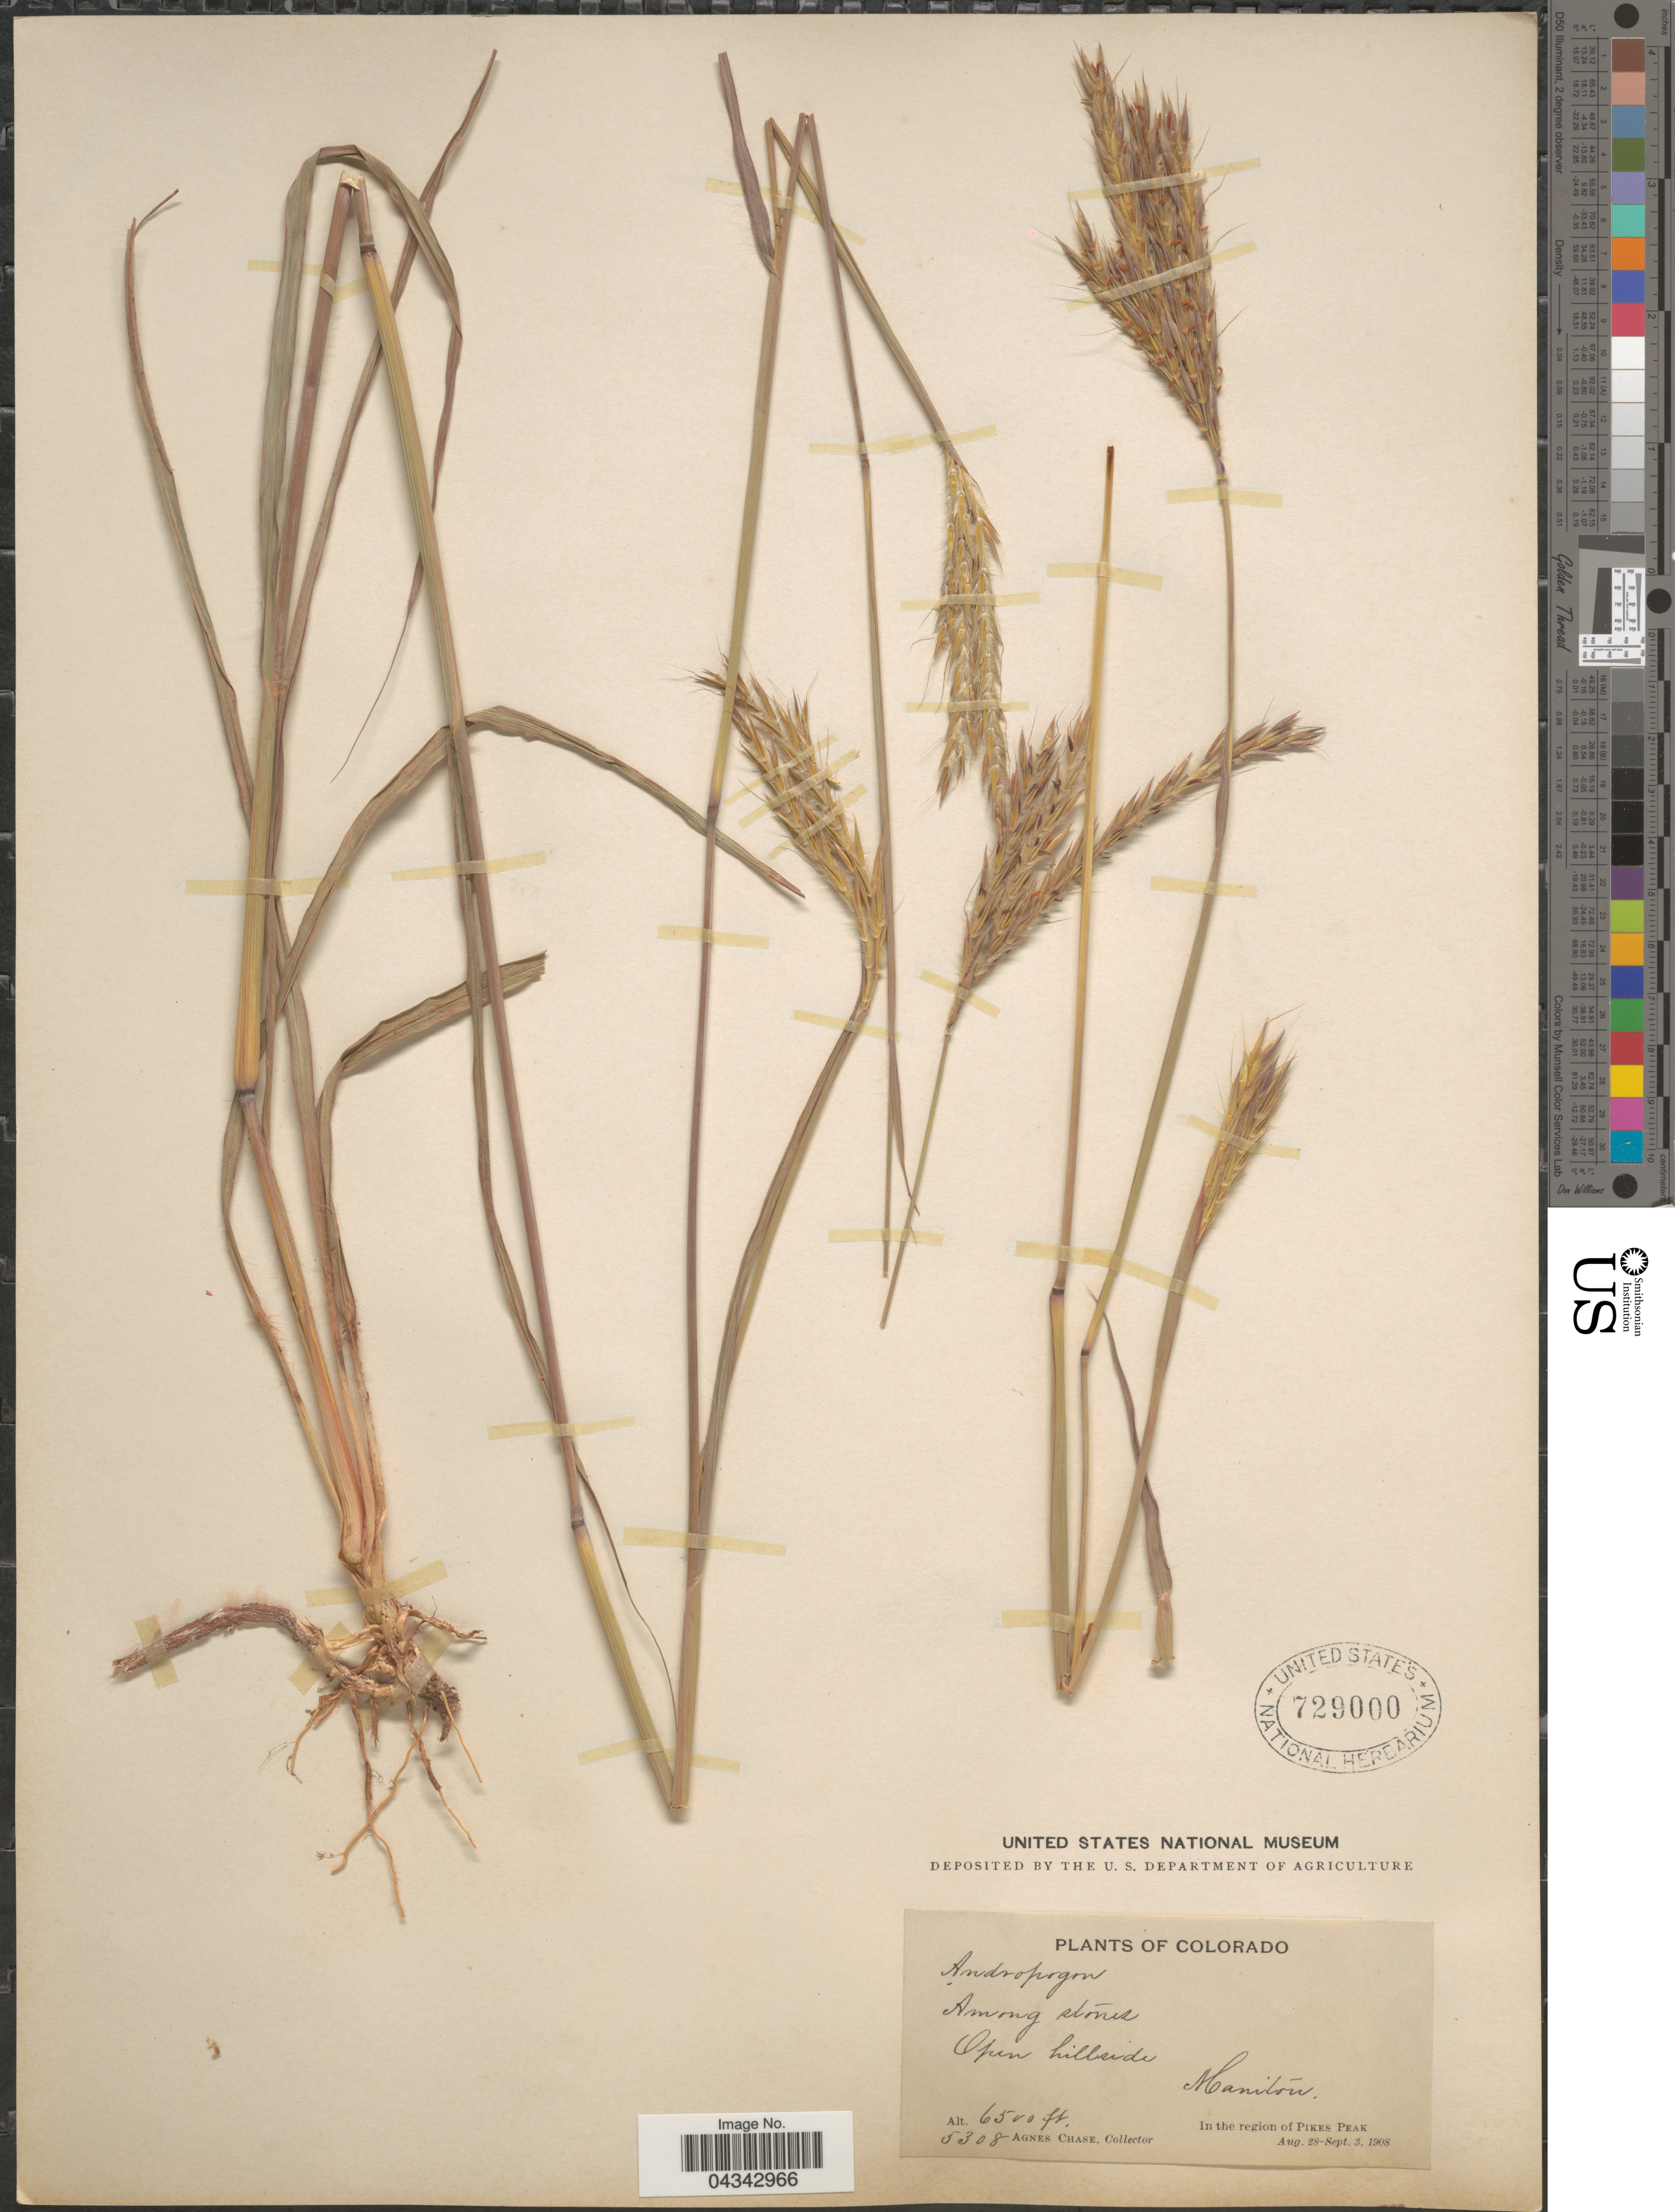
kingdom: Plantae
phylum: Tracheophyta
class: Liliopsida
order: Poales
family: Poaceae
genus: Andropogon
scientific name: Andropogon gerardii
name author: Vitman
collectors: A. Chase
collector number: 5308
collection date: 1908-08-28/1908-09-03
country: United States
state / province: Colorado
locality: Open hillside. Manitou. In the region of Pikes Peak.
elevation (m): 1981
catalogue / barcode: US 729000